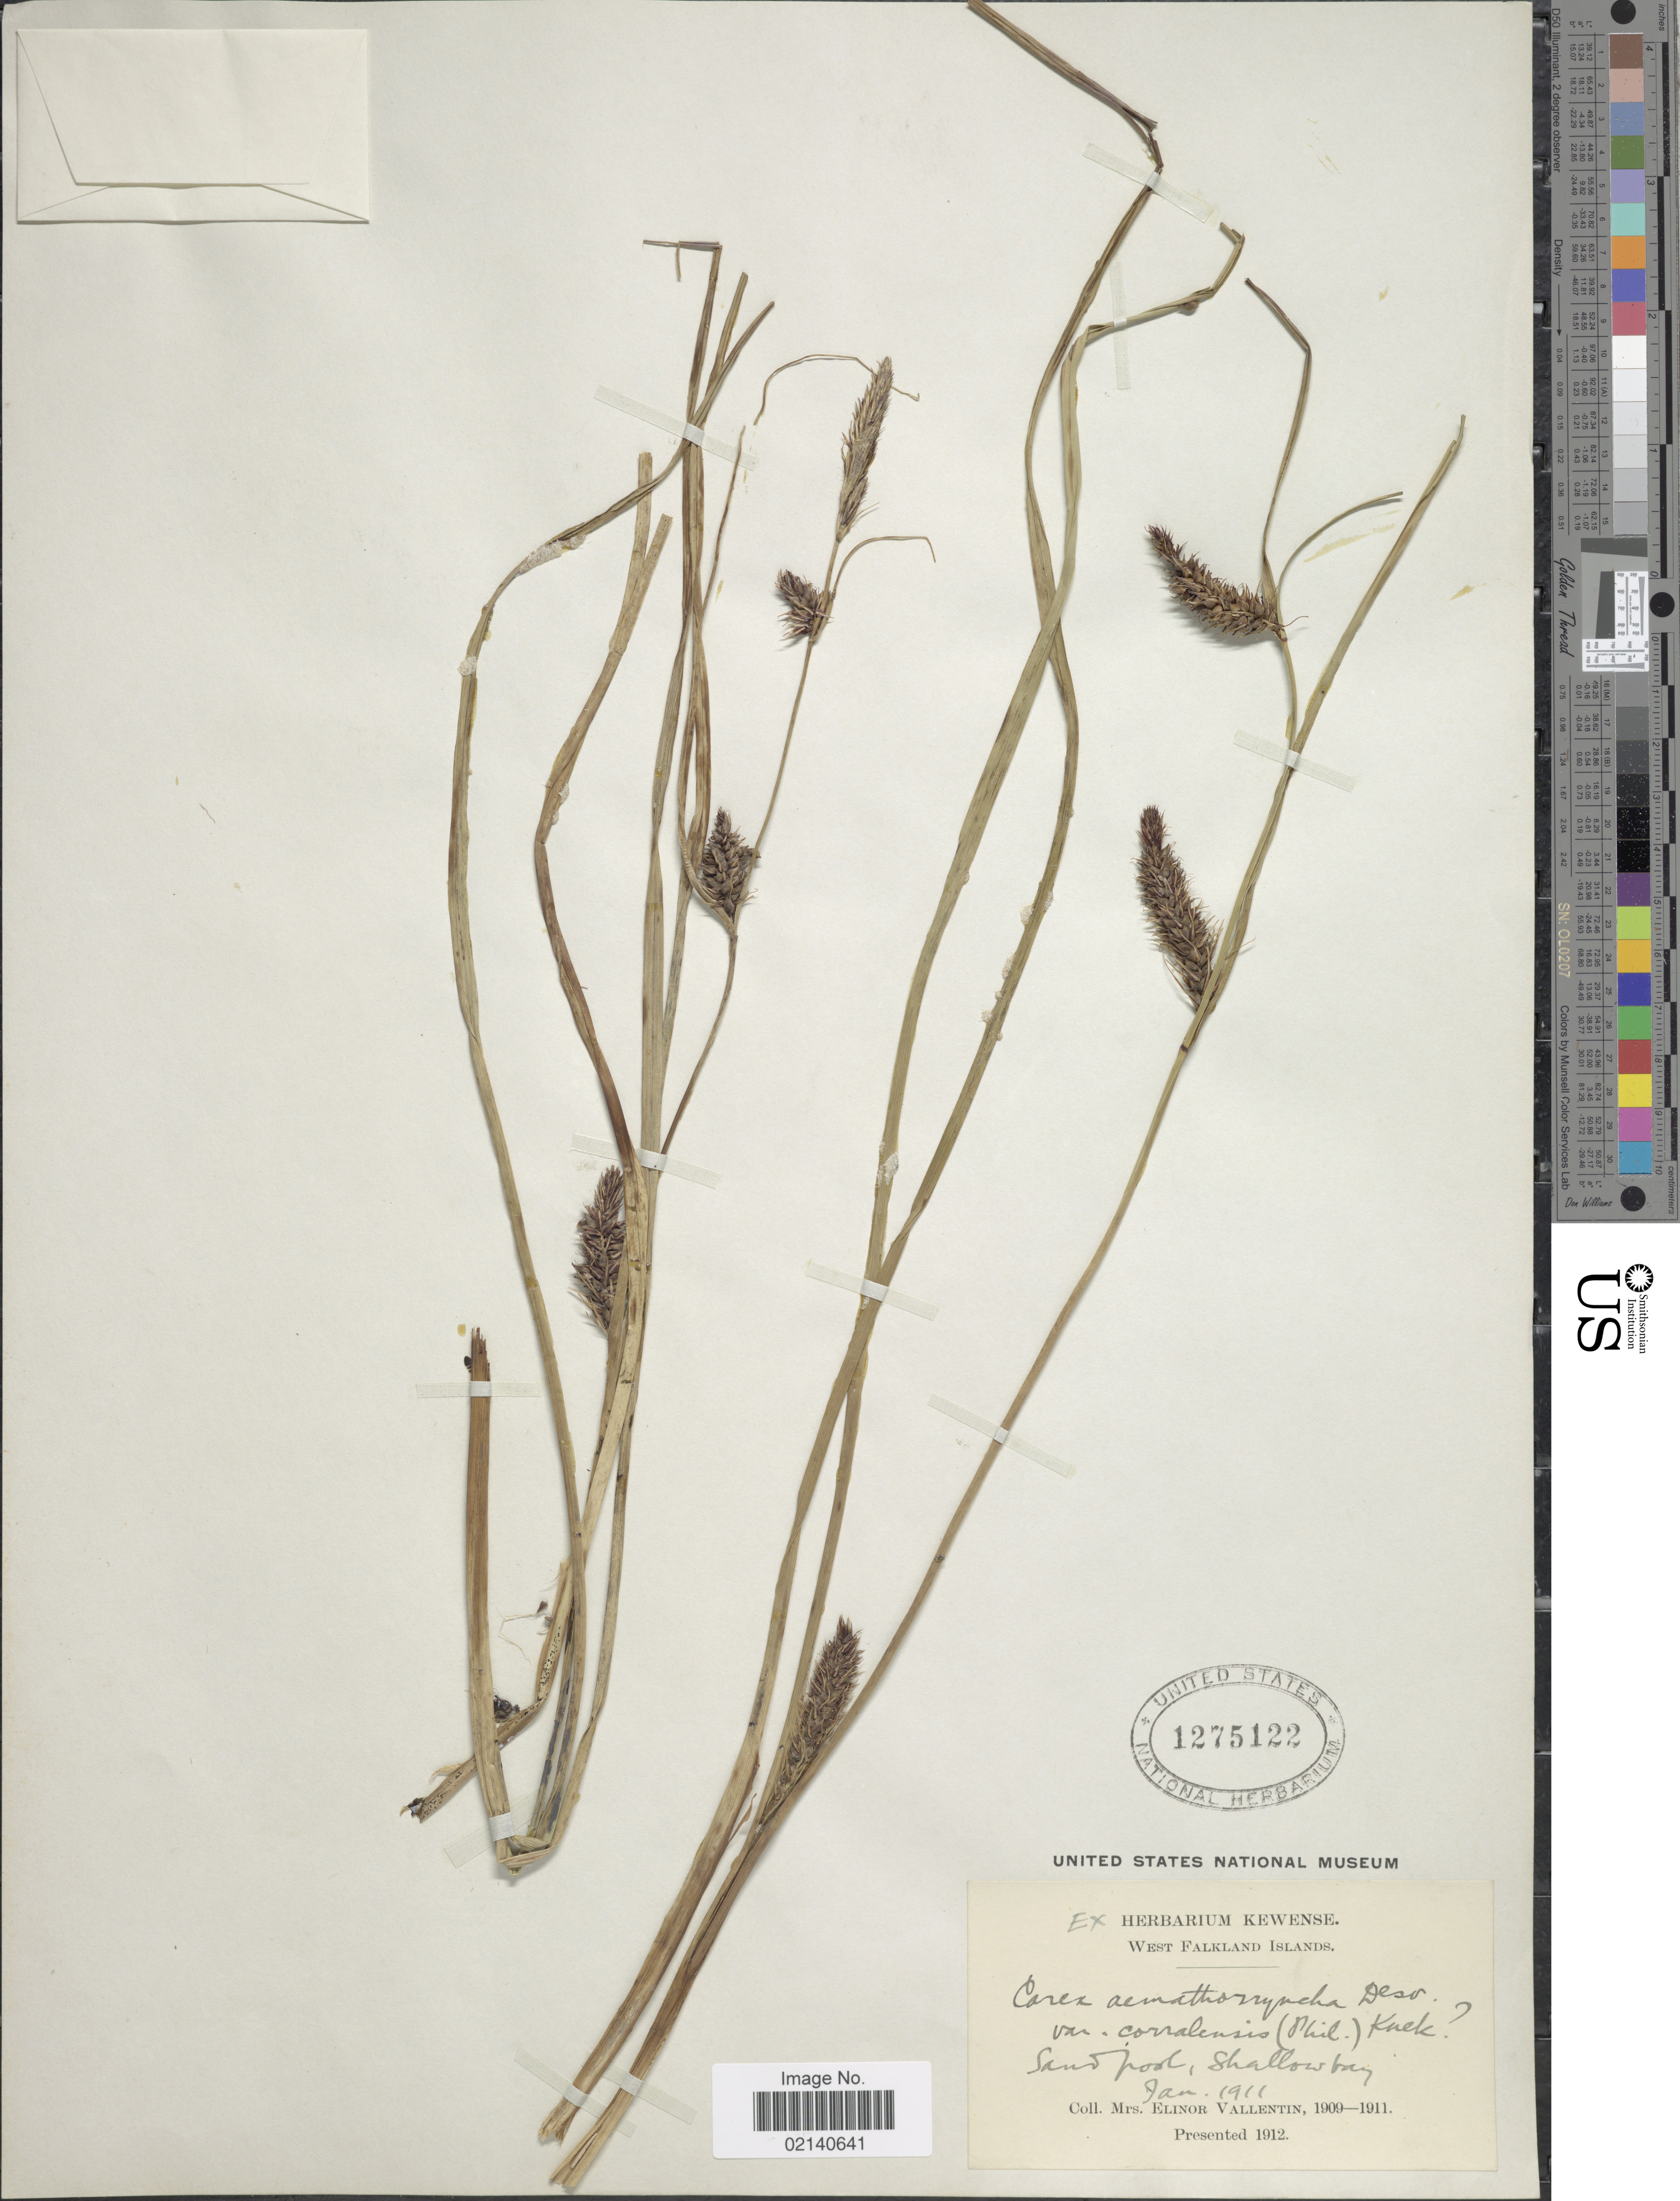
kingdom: Plantae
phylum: Tracheophyta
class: Liliopsida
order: Poales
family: Cyperaceae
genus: Carex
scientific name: Carex aematorrhyncha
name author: Desv.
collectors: E. Vallentin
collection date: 1911-01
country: Falkland Islands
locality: West Falkland Islands. Sand pool, Shallow bay.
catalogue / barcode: US 1275122